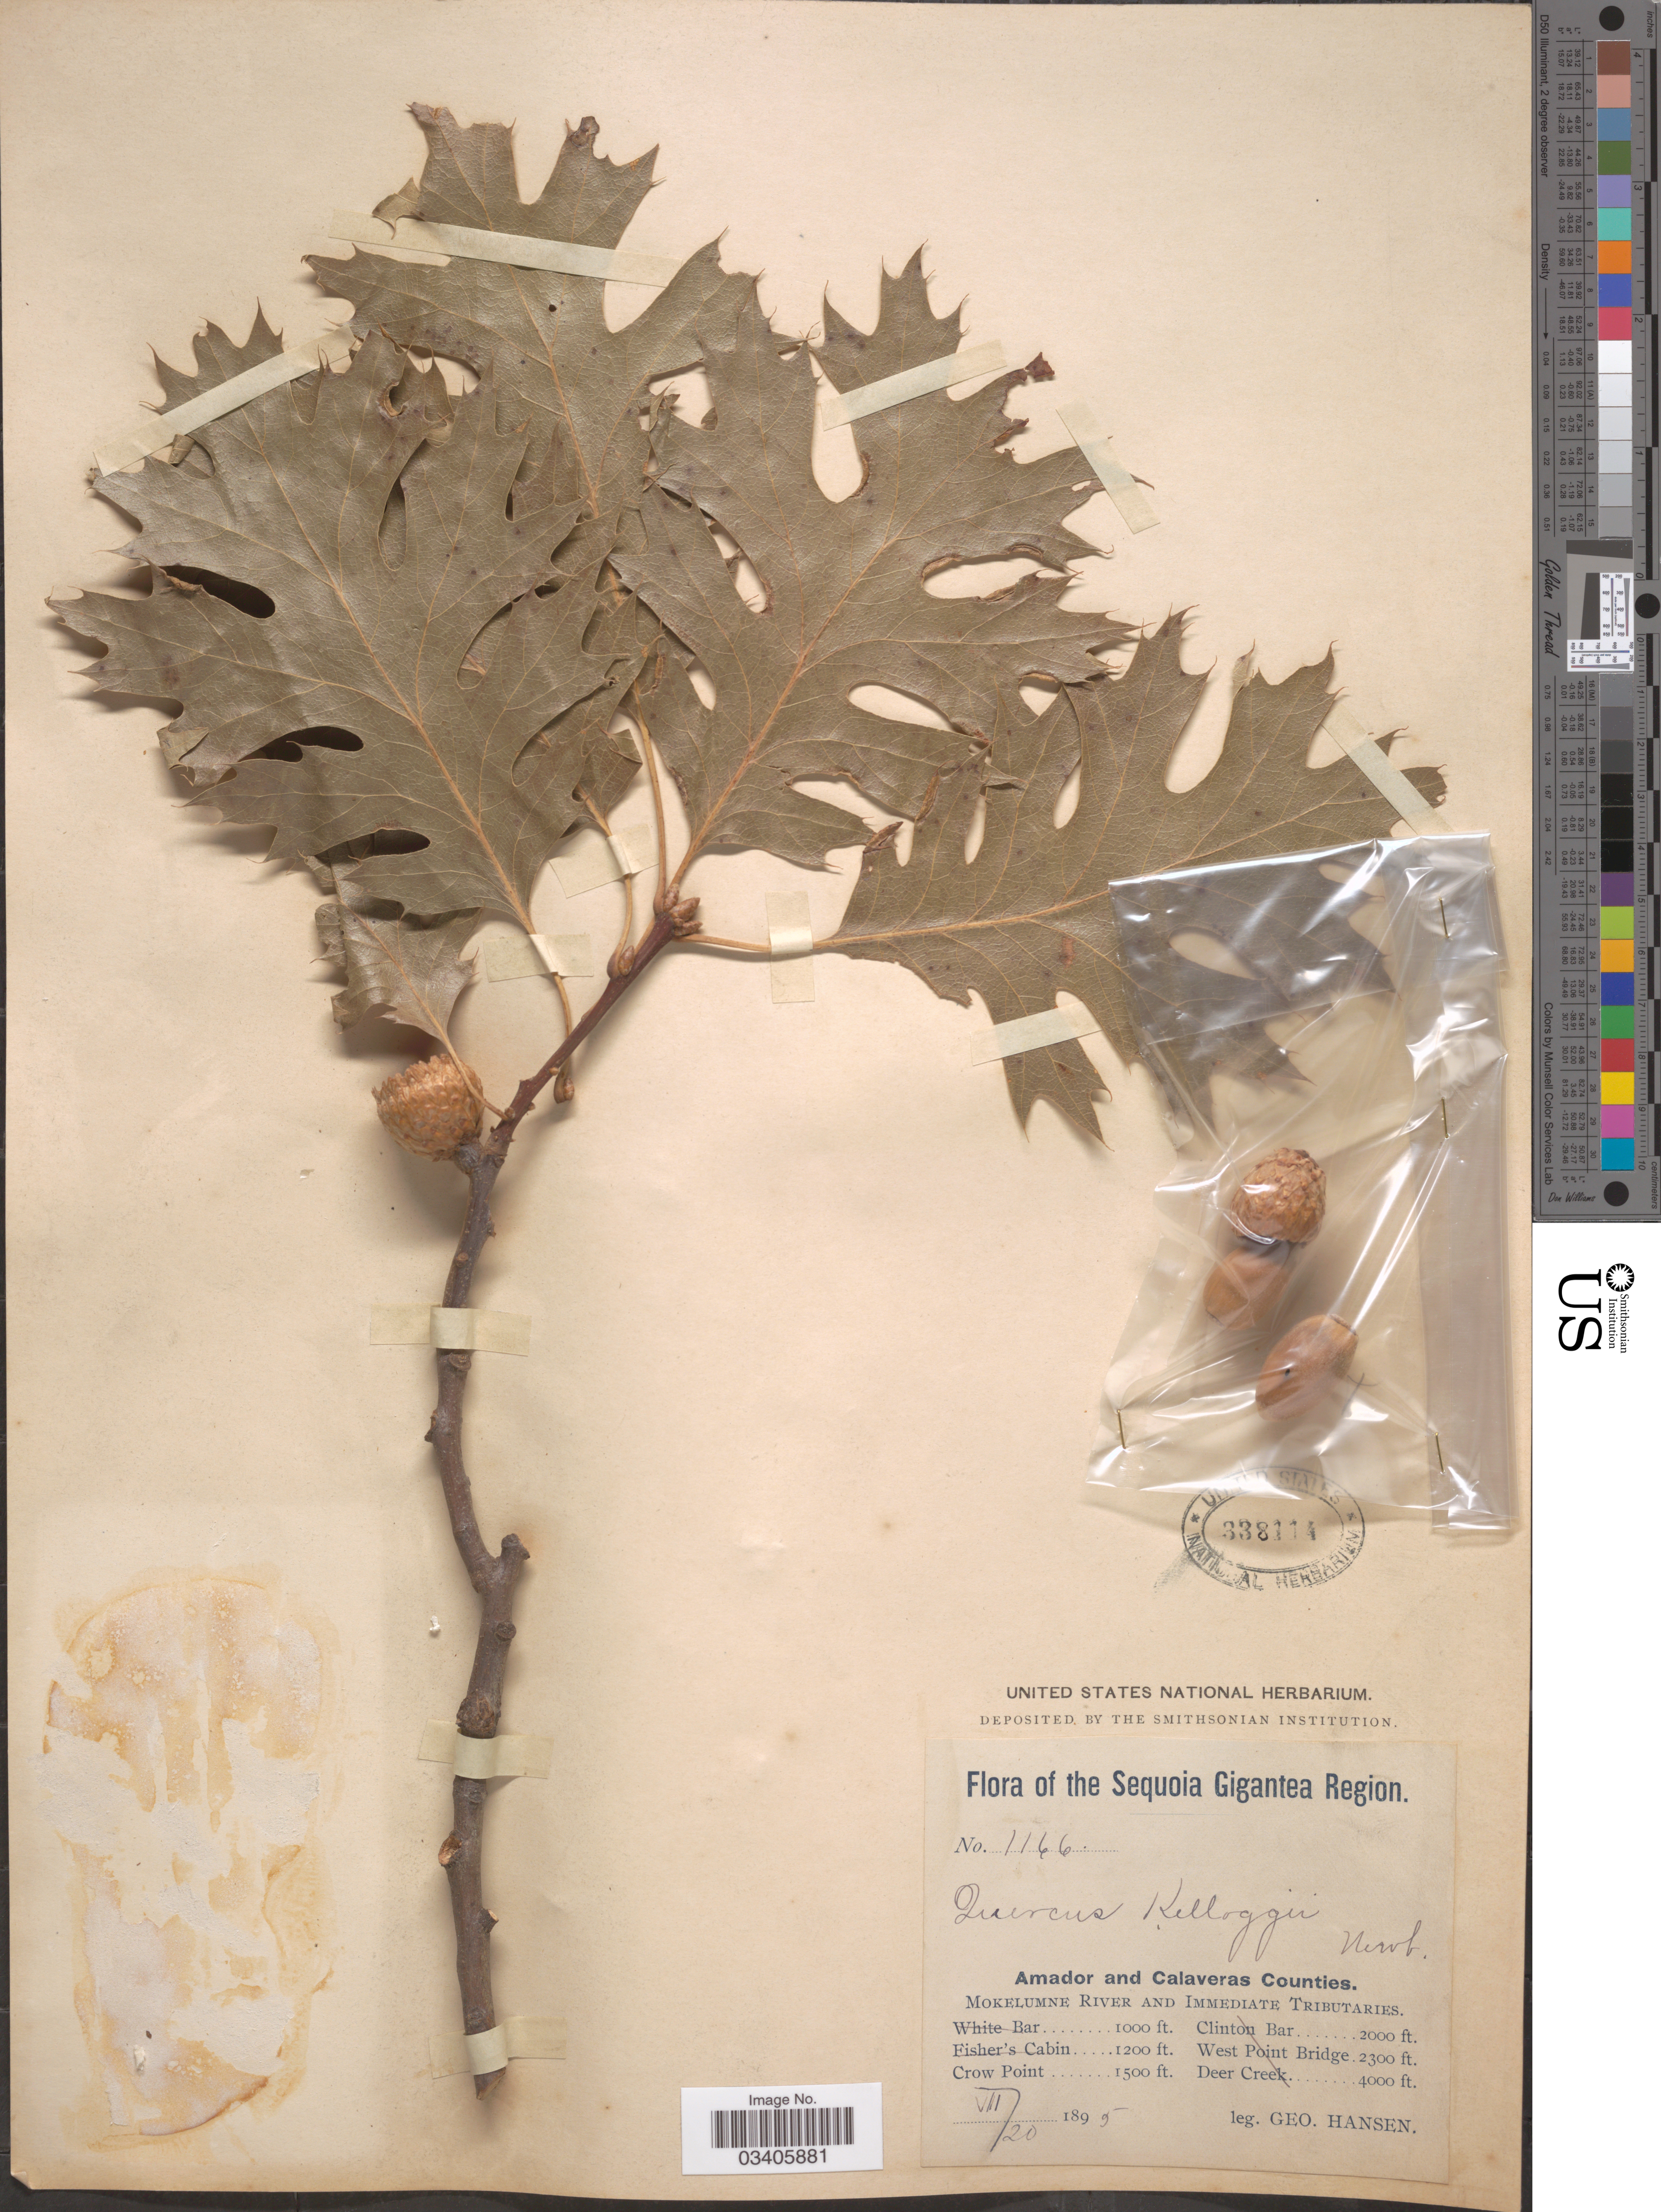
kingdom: Plantae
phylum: Tracheophyta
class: Magnoliopsida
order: Fagales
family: Fagaceae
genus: Quercus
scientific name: Quercus kelloggii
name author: Newb.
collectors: G. Hansen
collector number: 1166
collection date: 1895-07-20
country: United States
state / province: California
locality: The Sequoia Gigantea Region. Amador and Calavares Counties. Mokelumne River and Immediate Tributaries. Crow Point.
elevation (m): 457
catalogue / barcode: US 338114